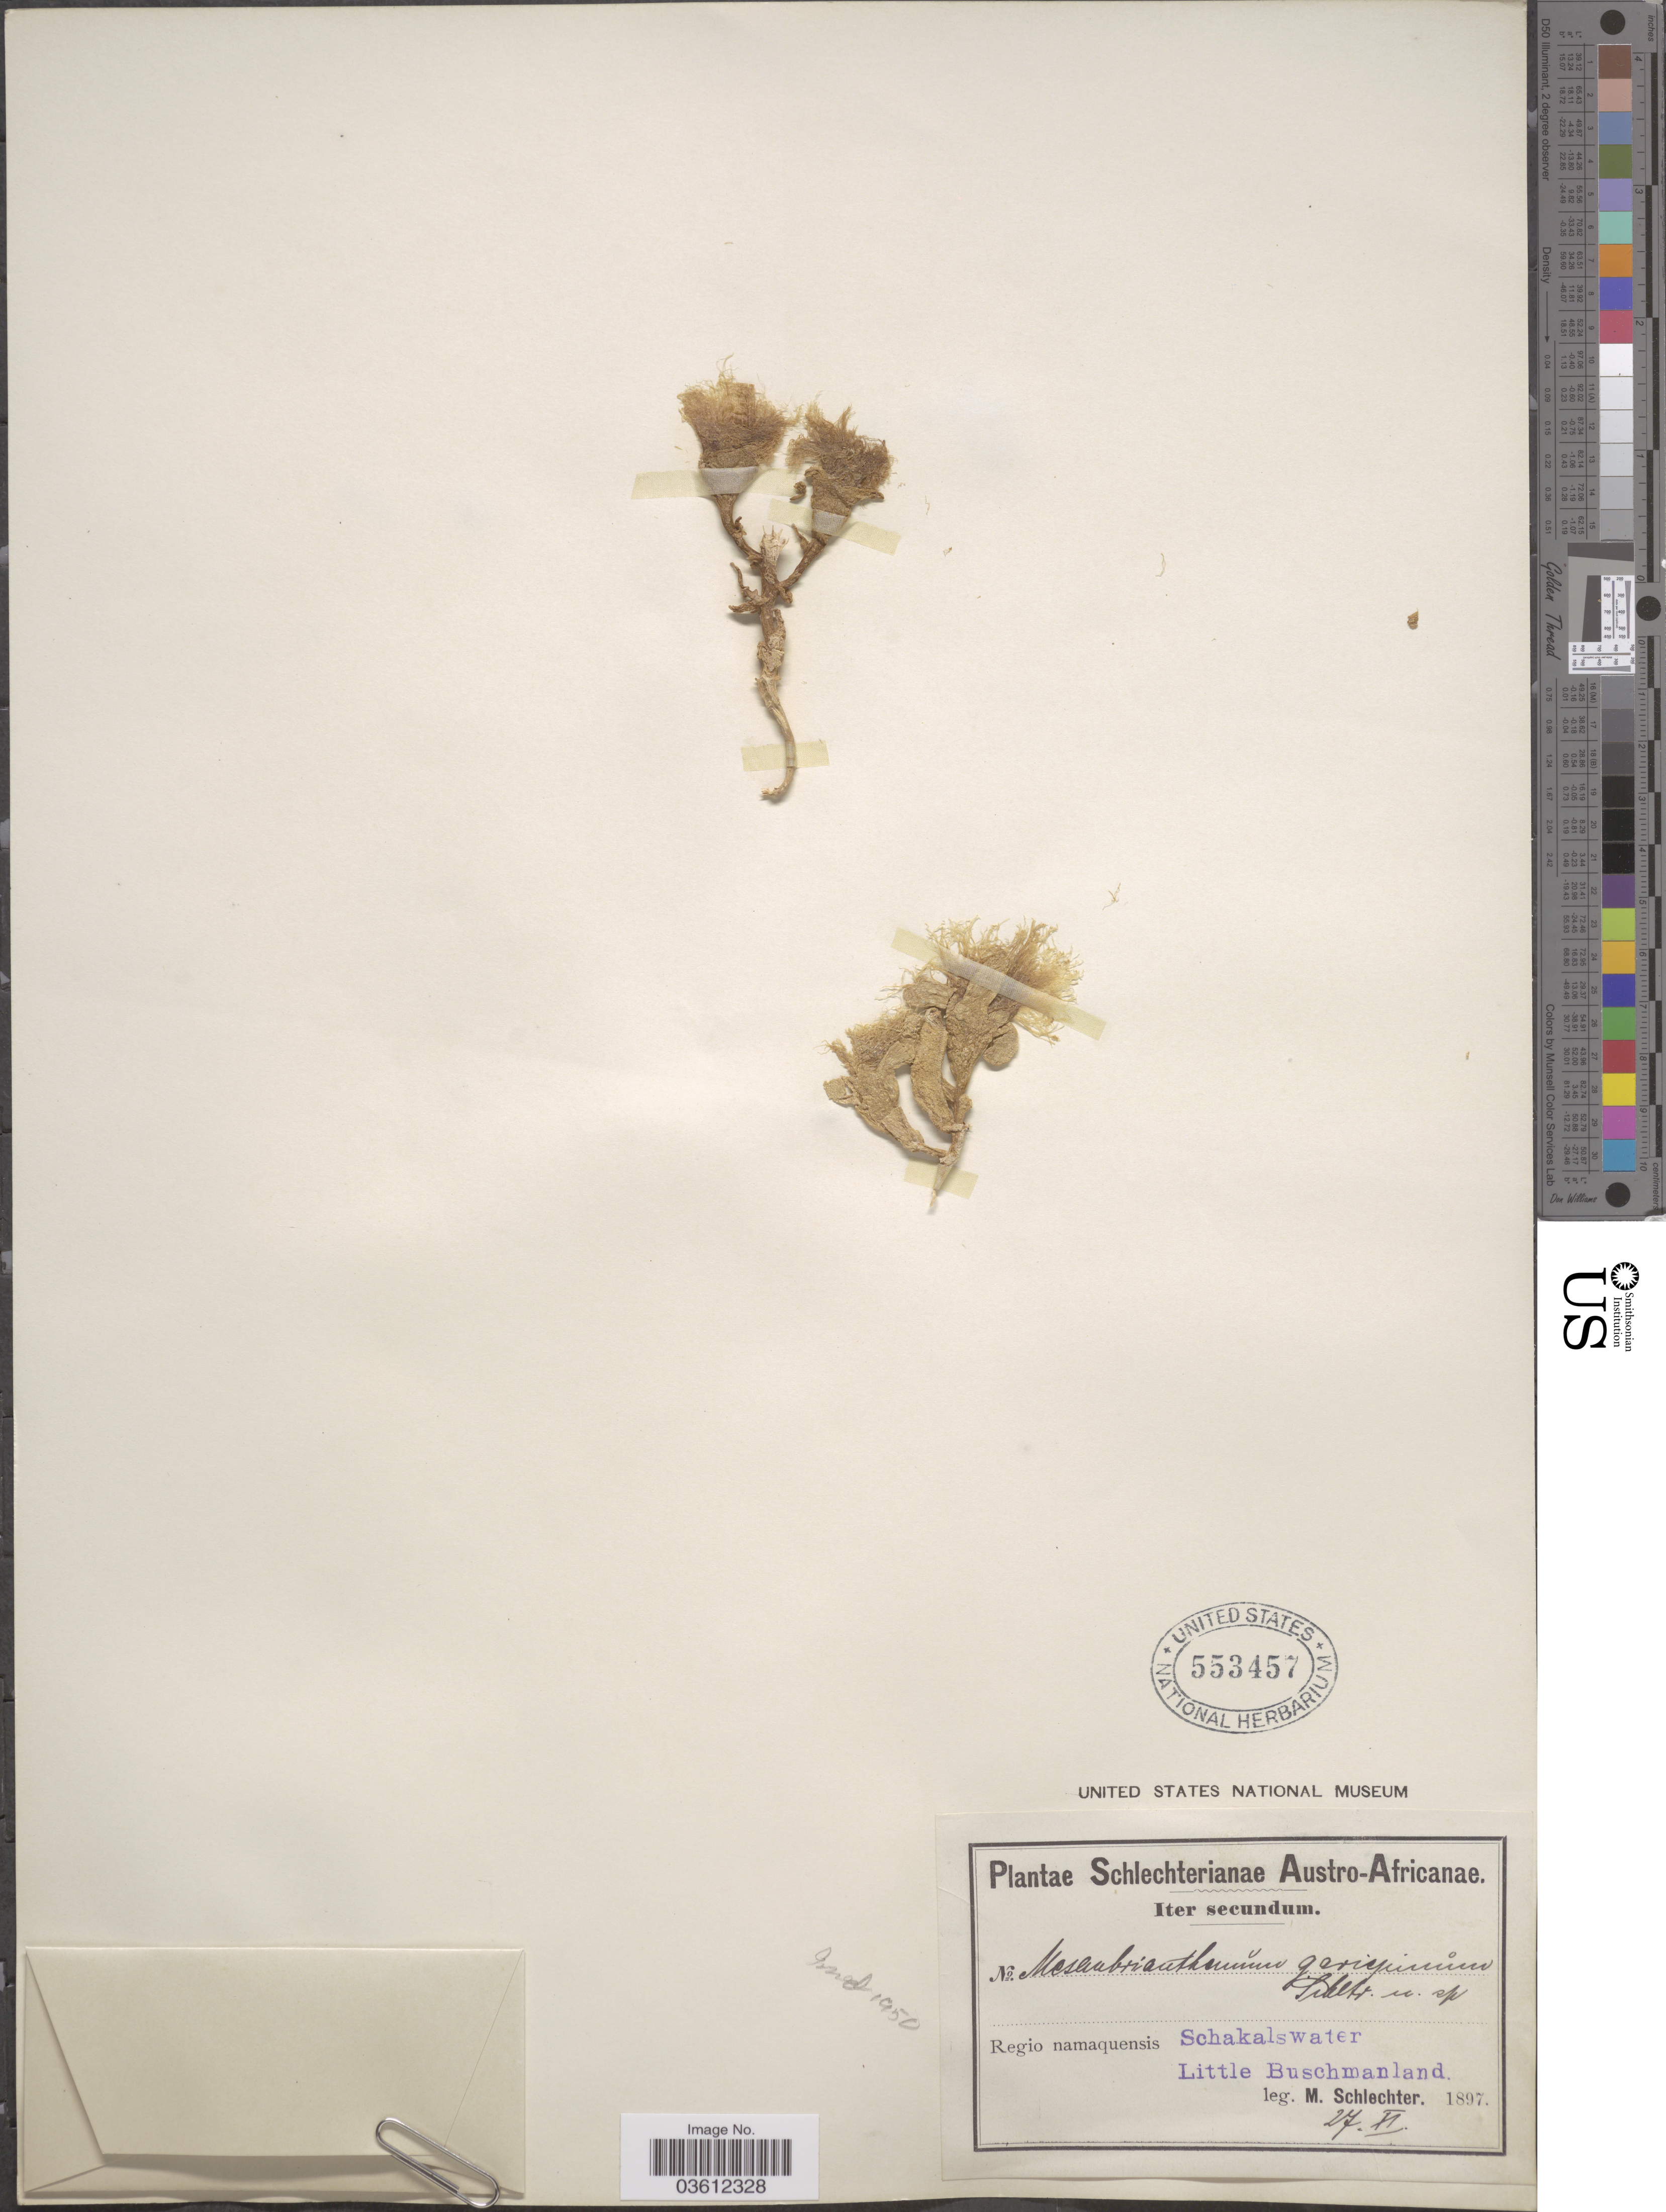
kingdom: Plantae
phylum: Tracheophyta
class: Magnoliopsida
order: Caryophyllales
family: Aizoaceae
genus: Mesembryanthemum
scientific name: Mesembryanthemum sp.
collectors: M. Schlechter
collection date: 1897-11-27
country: South Africa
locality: Austro-Africanae. Regio namaquensis Schakalswater. Little Buschmanland.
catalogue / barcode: US 553457